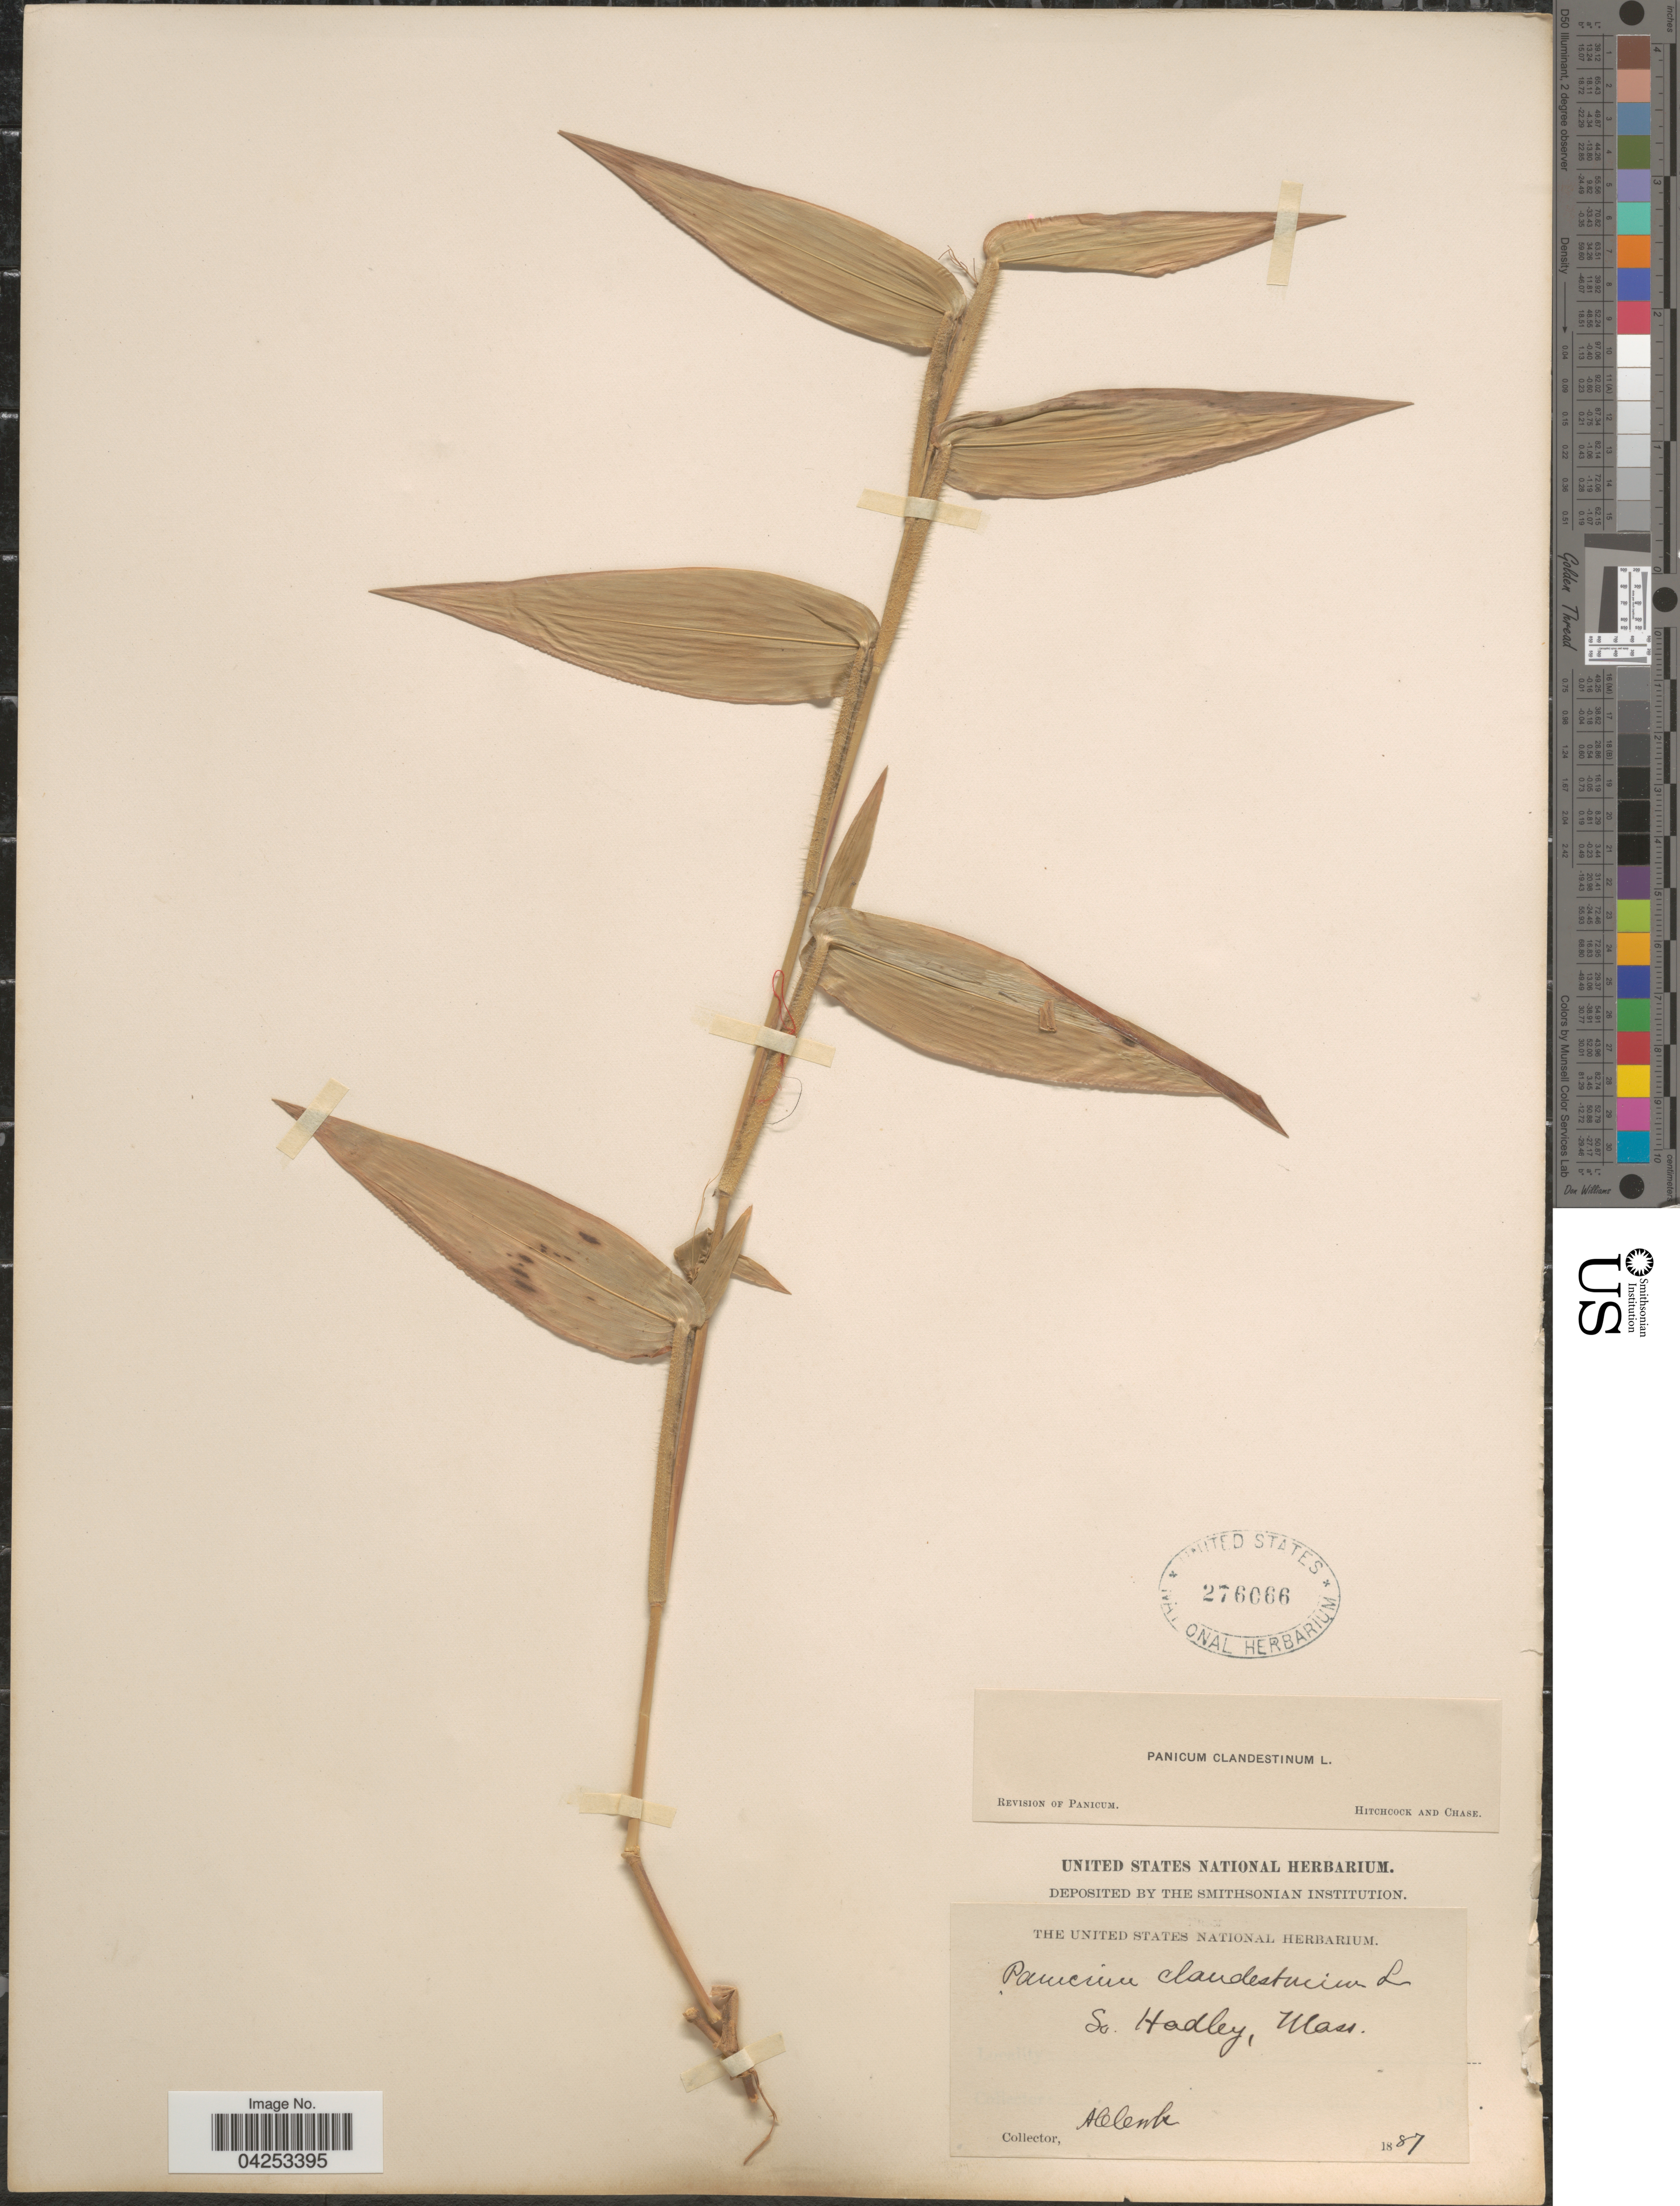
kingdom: Plantae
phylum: Tracheophyta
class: Liliopsida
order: Poales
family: Poaceae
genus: Dichanthelium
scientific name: Dichanthelium clandestinum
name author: (L.) Gould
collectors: A. Cook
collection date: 1887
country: United States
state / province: Massachusetts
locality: So. Hadley.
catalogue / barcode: US 276066